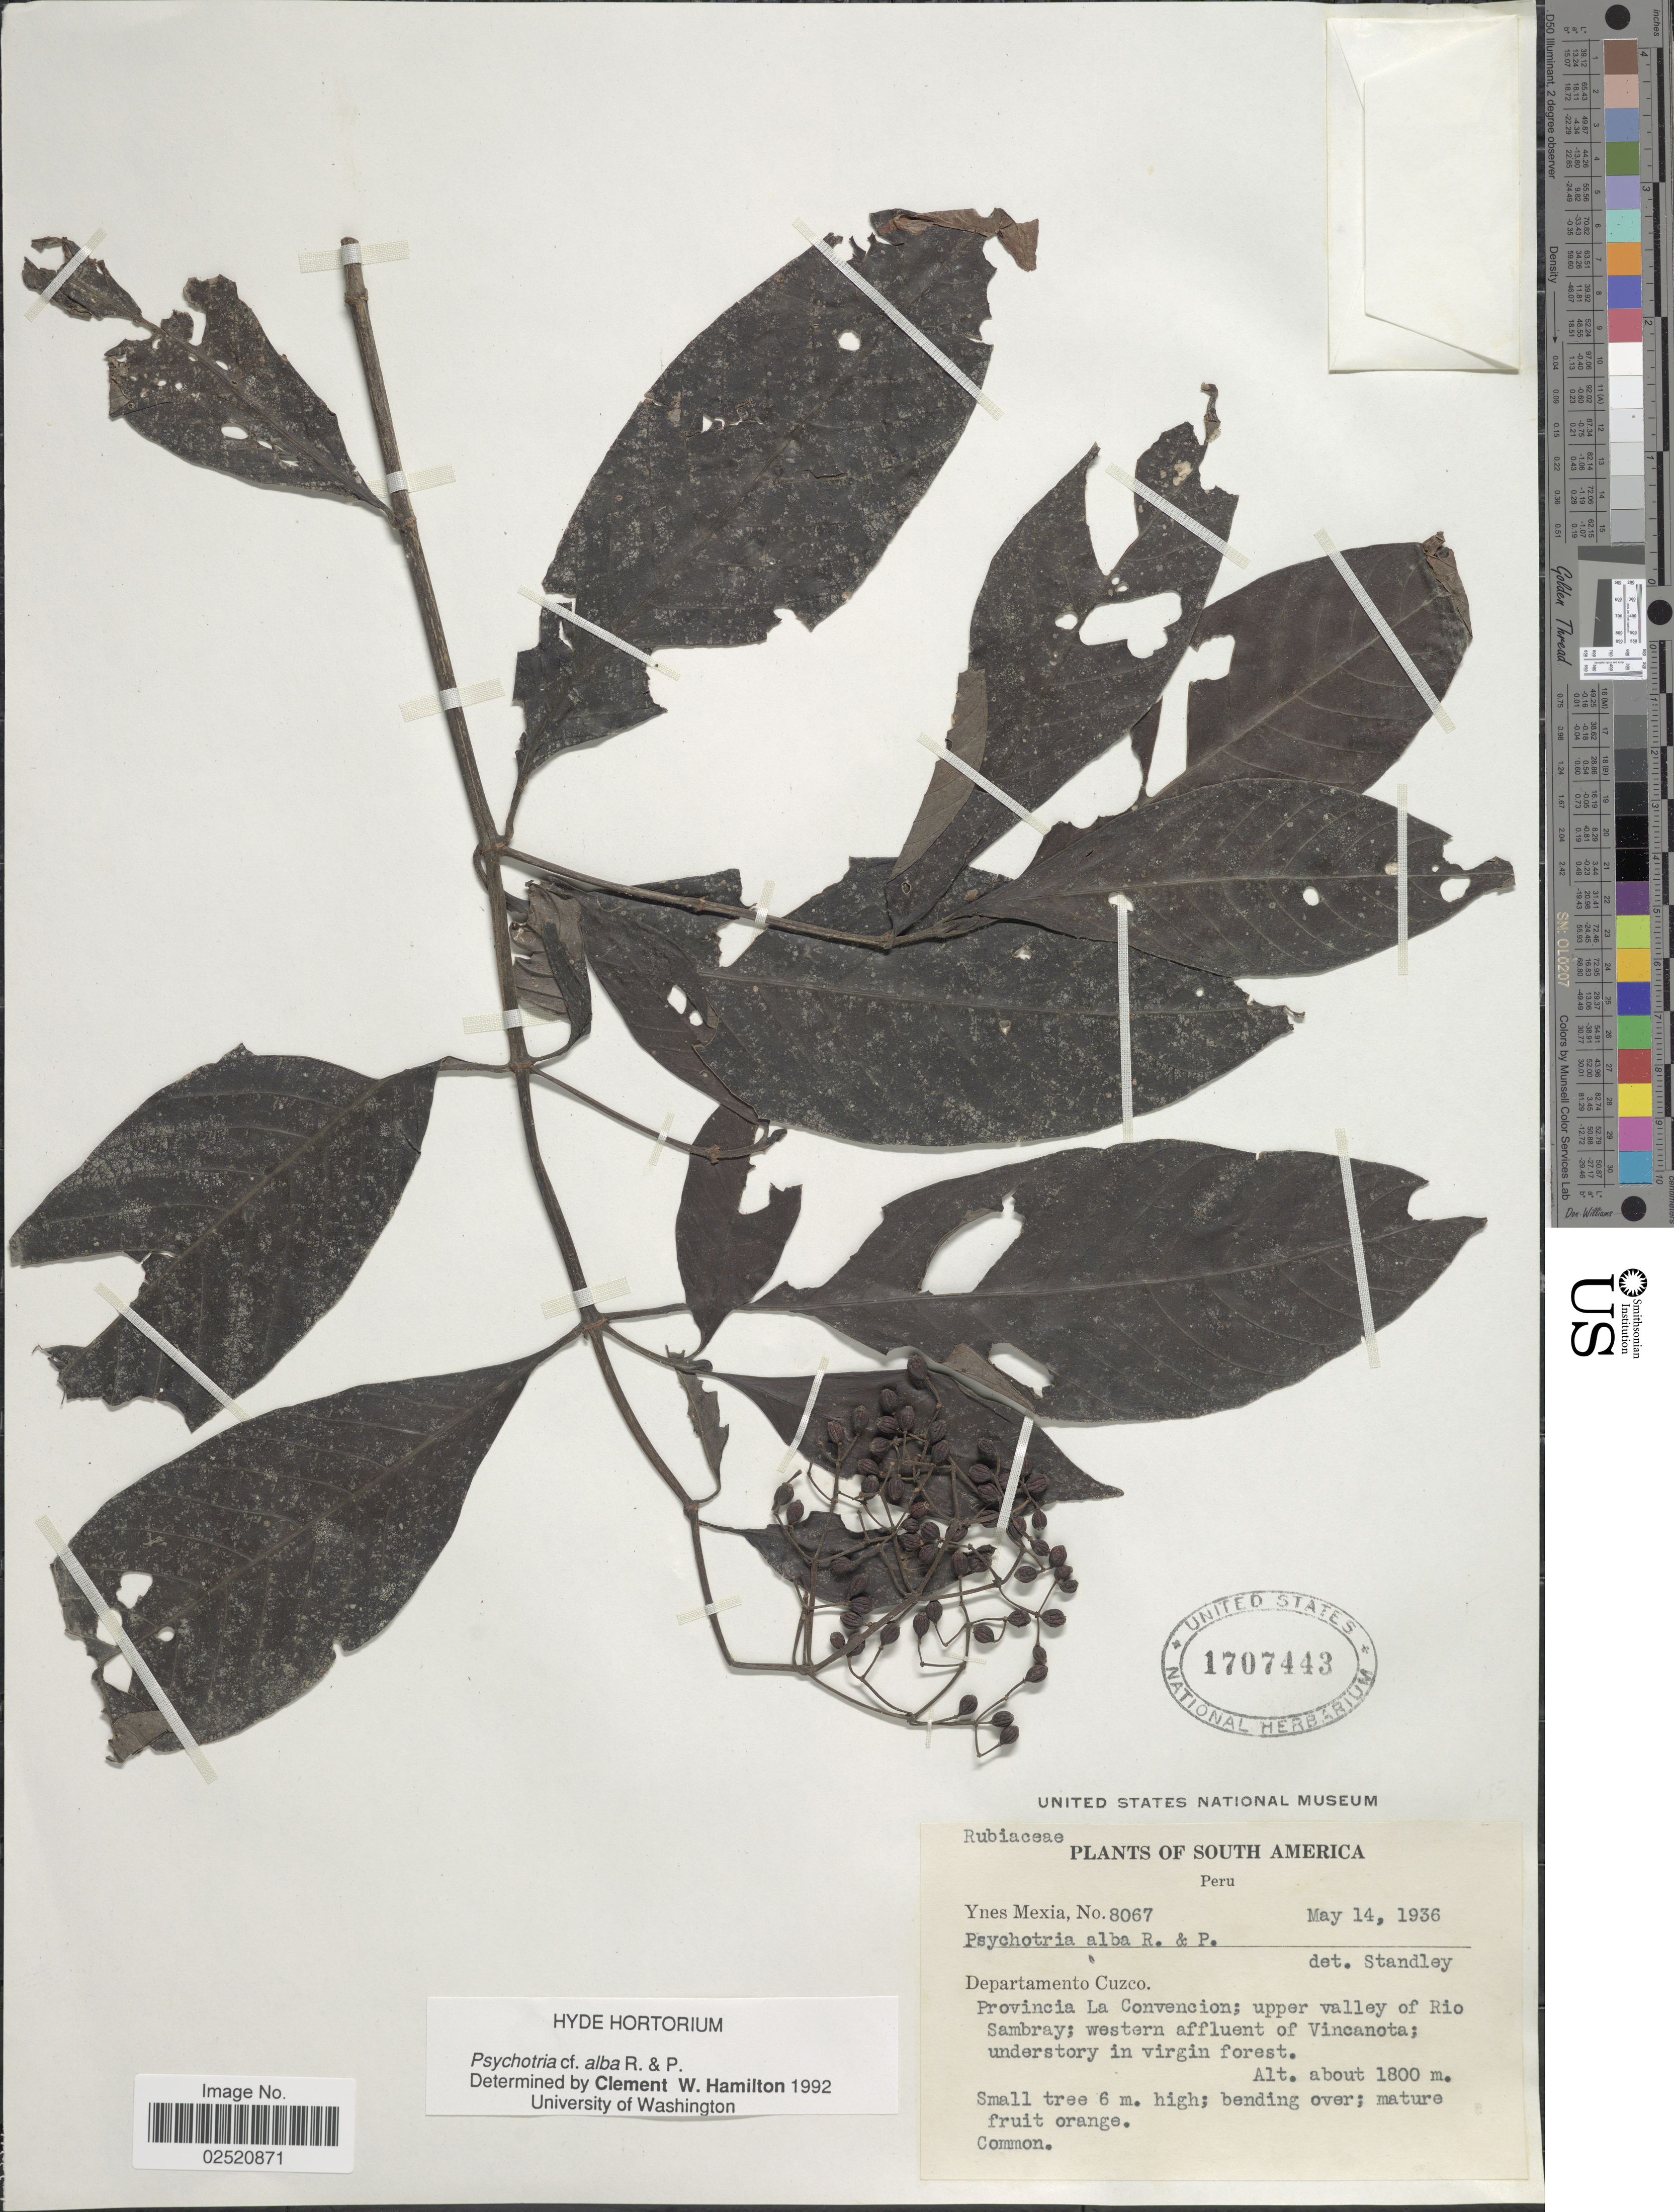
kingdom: Plantae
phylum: Tracheophyta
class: Magnoliopsida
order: Gentianales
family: Rubiaceae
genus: Psychotria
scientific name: Psychotria alba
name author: Ruiz & Pav.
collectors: Y. Mexia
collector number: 8067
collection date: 1936-05-14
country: Peru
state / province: Cusco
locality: Provincia La Convencion; upper valley of Rio Sambray; western affluent of Vincanota, understory in vrigin forest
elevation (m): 1800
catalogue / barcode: US 1707443